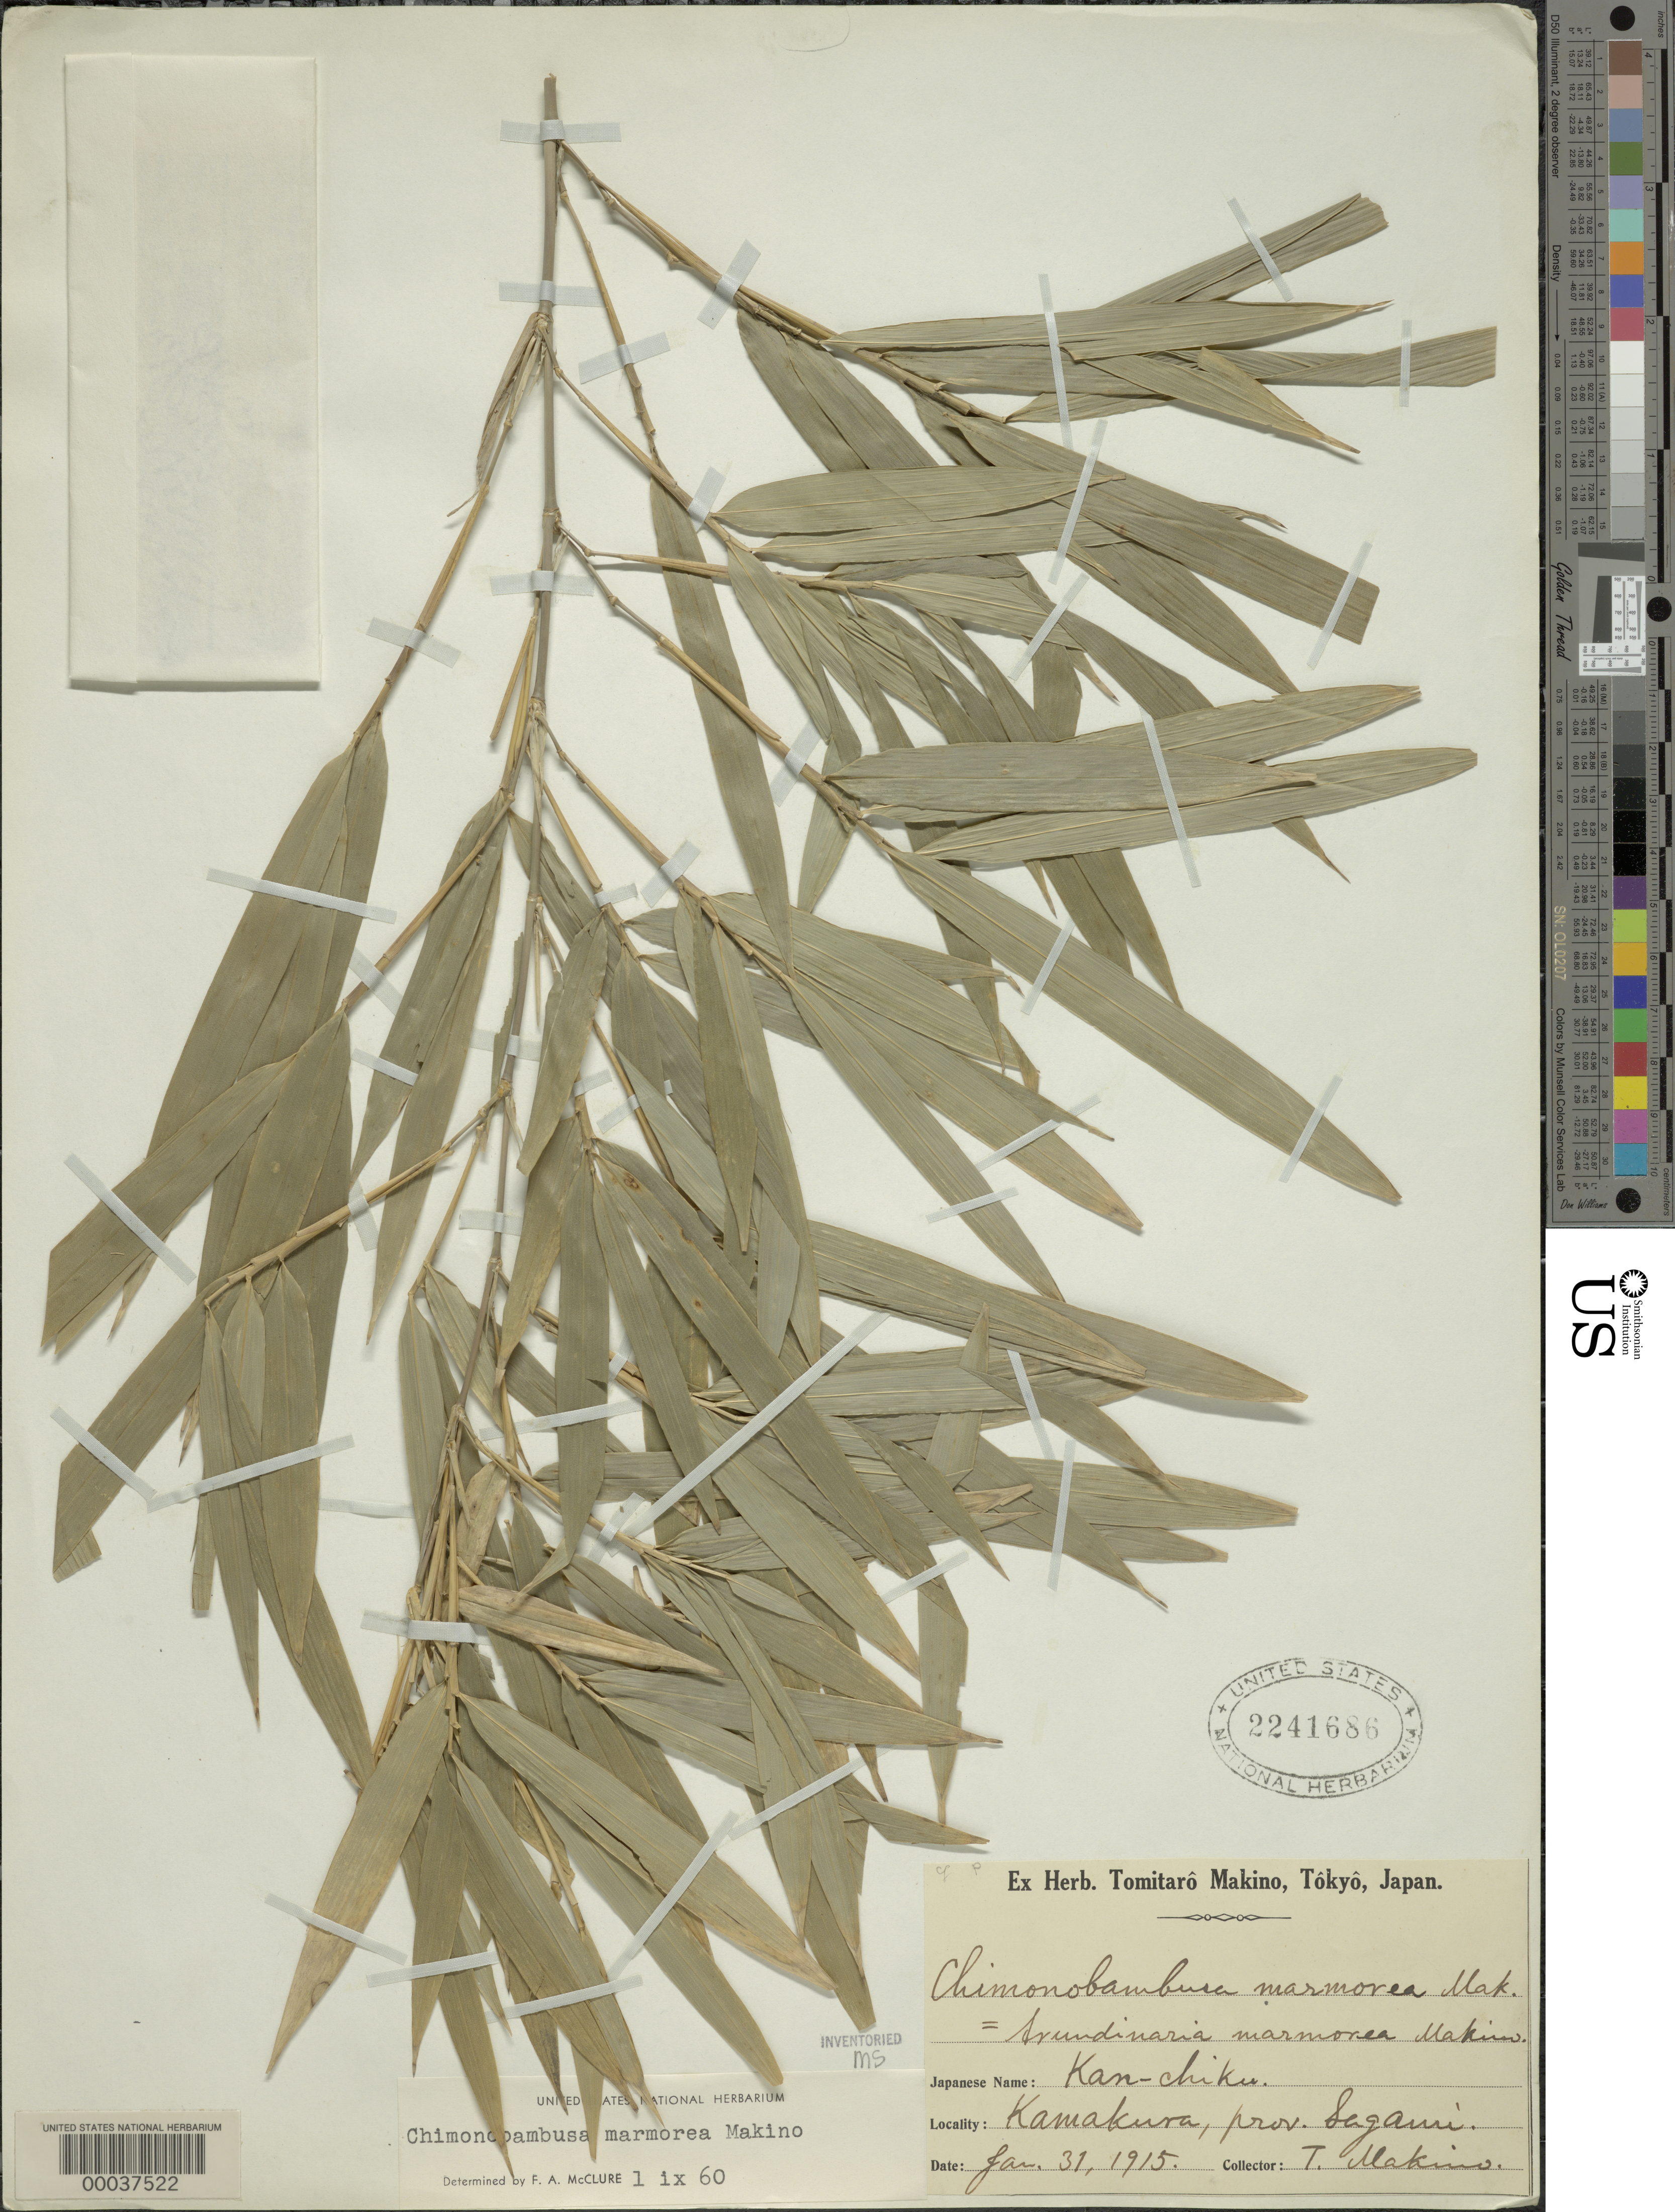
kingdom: Plantae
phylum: Tracheophyta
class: Liliopsida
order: Poales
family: Poaceae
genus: Chimonobambusa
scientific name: Chimonobambusa marmorea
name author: Makino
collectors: T. Makino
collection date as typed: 31 Jan 1915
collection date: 1915-01-31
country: Japan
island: Honshu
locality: Kamakura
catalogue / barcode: US 2241686